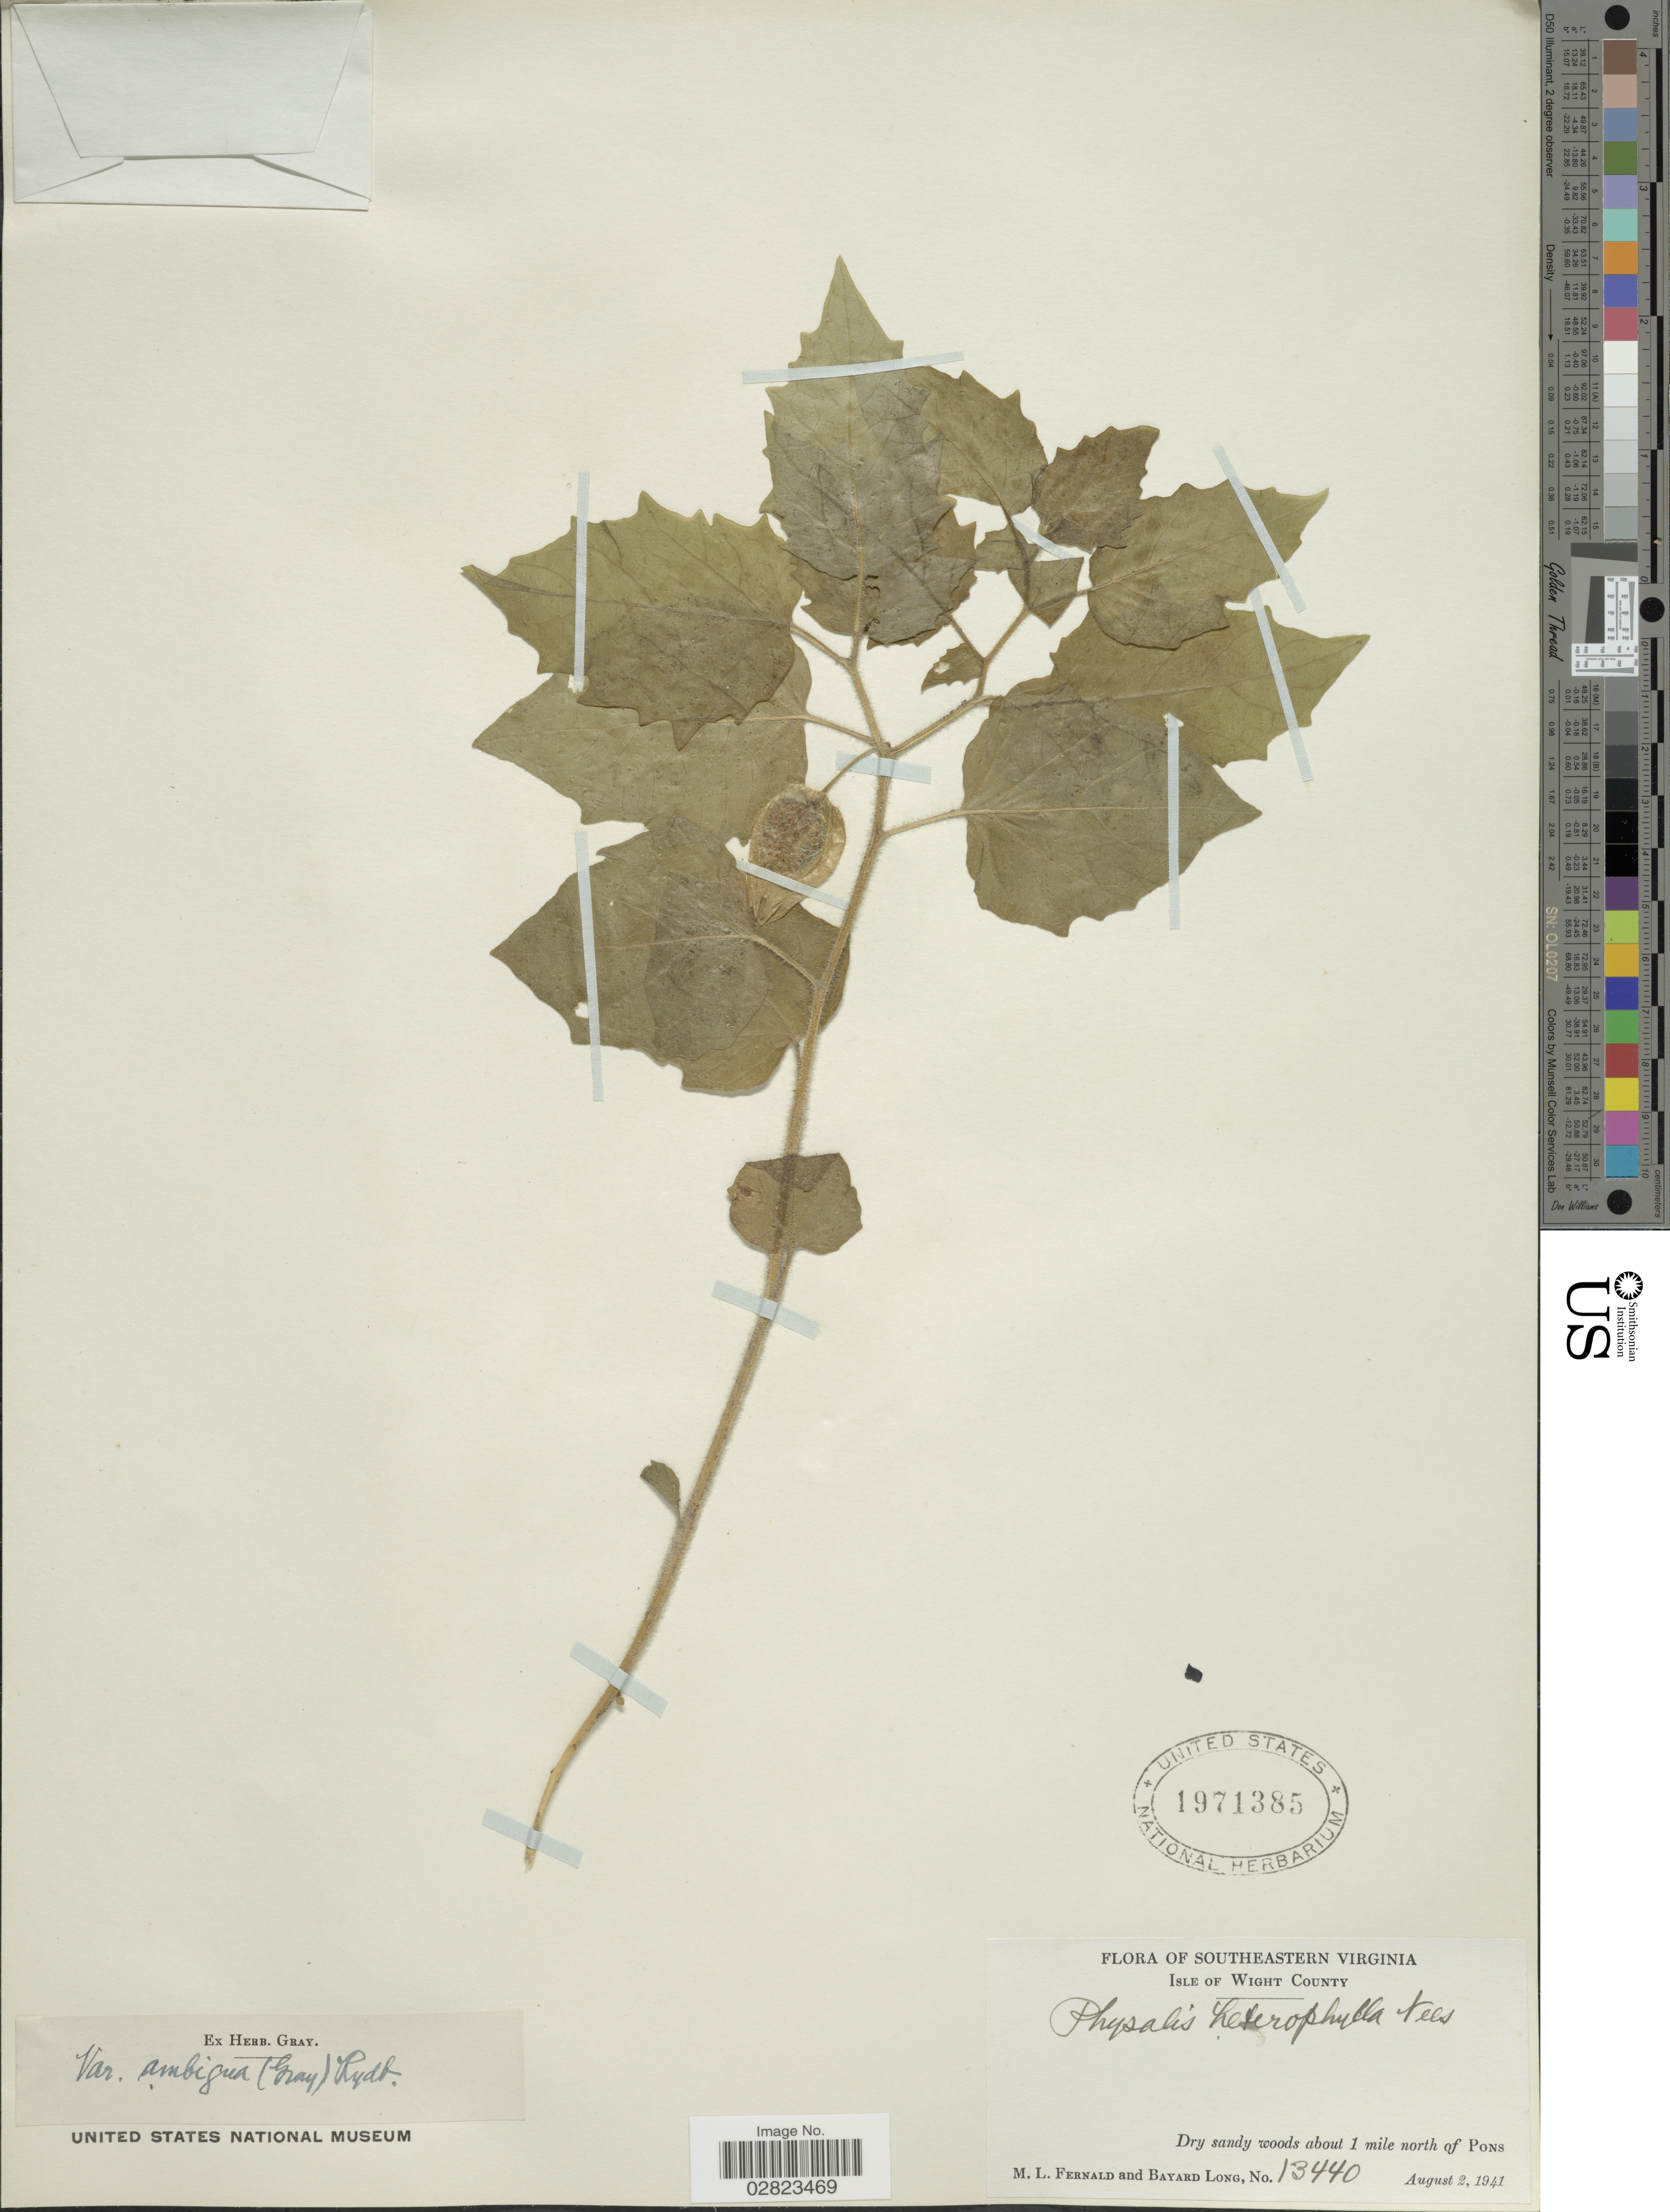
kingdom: Plantae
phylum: Tracheophyta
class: Magnoliopsida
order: Solanales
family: Solanaceae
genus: Physalis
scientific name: Physalis heterophylla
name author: Nees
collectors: M. L. Fernald & B. Long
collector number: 13440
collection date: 1941-08-02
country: United States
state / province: Virginia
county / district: Isle of Wight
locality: Southeastern Virginia. Isle of Wight County. Dry sandy woods about 1 mile north of Pons.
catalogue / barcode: US 1971385